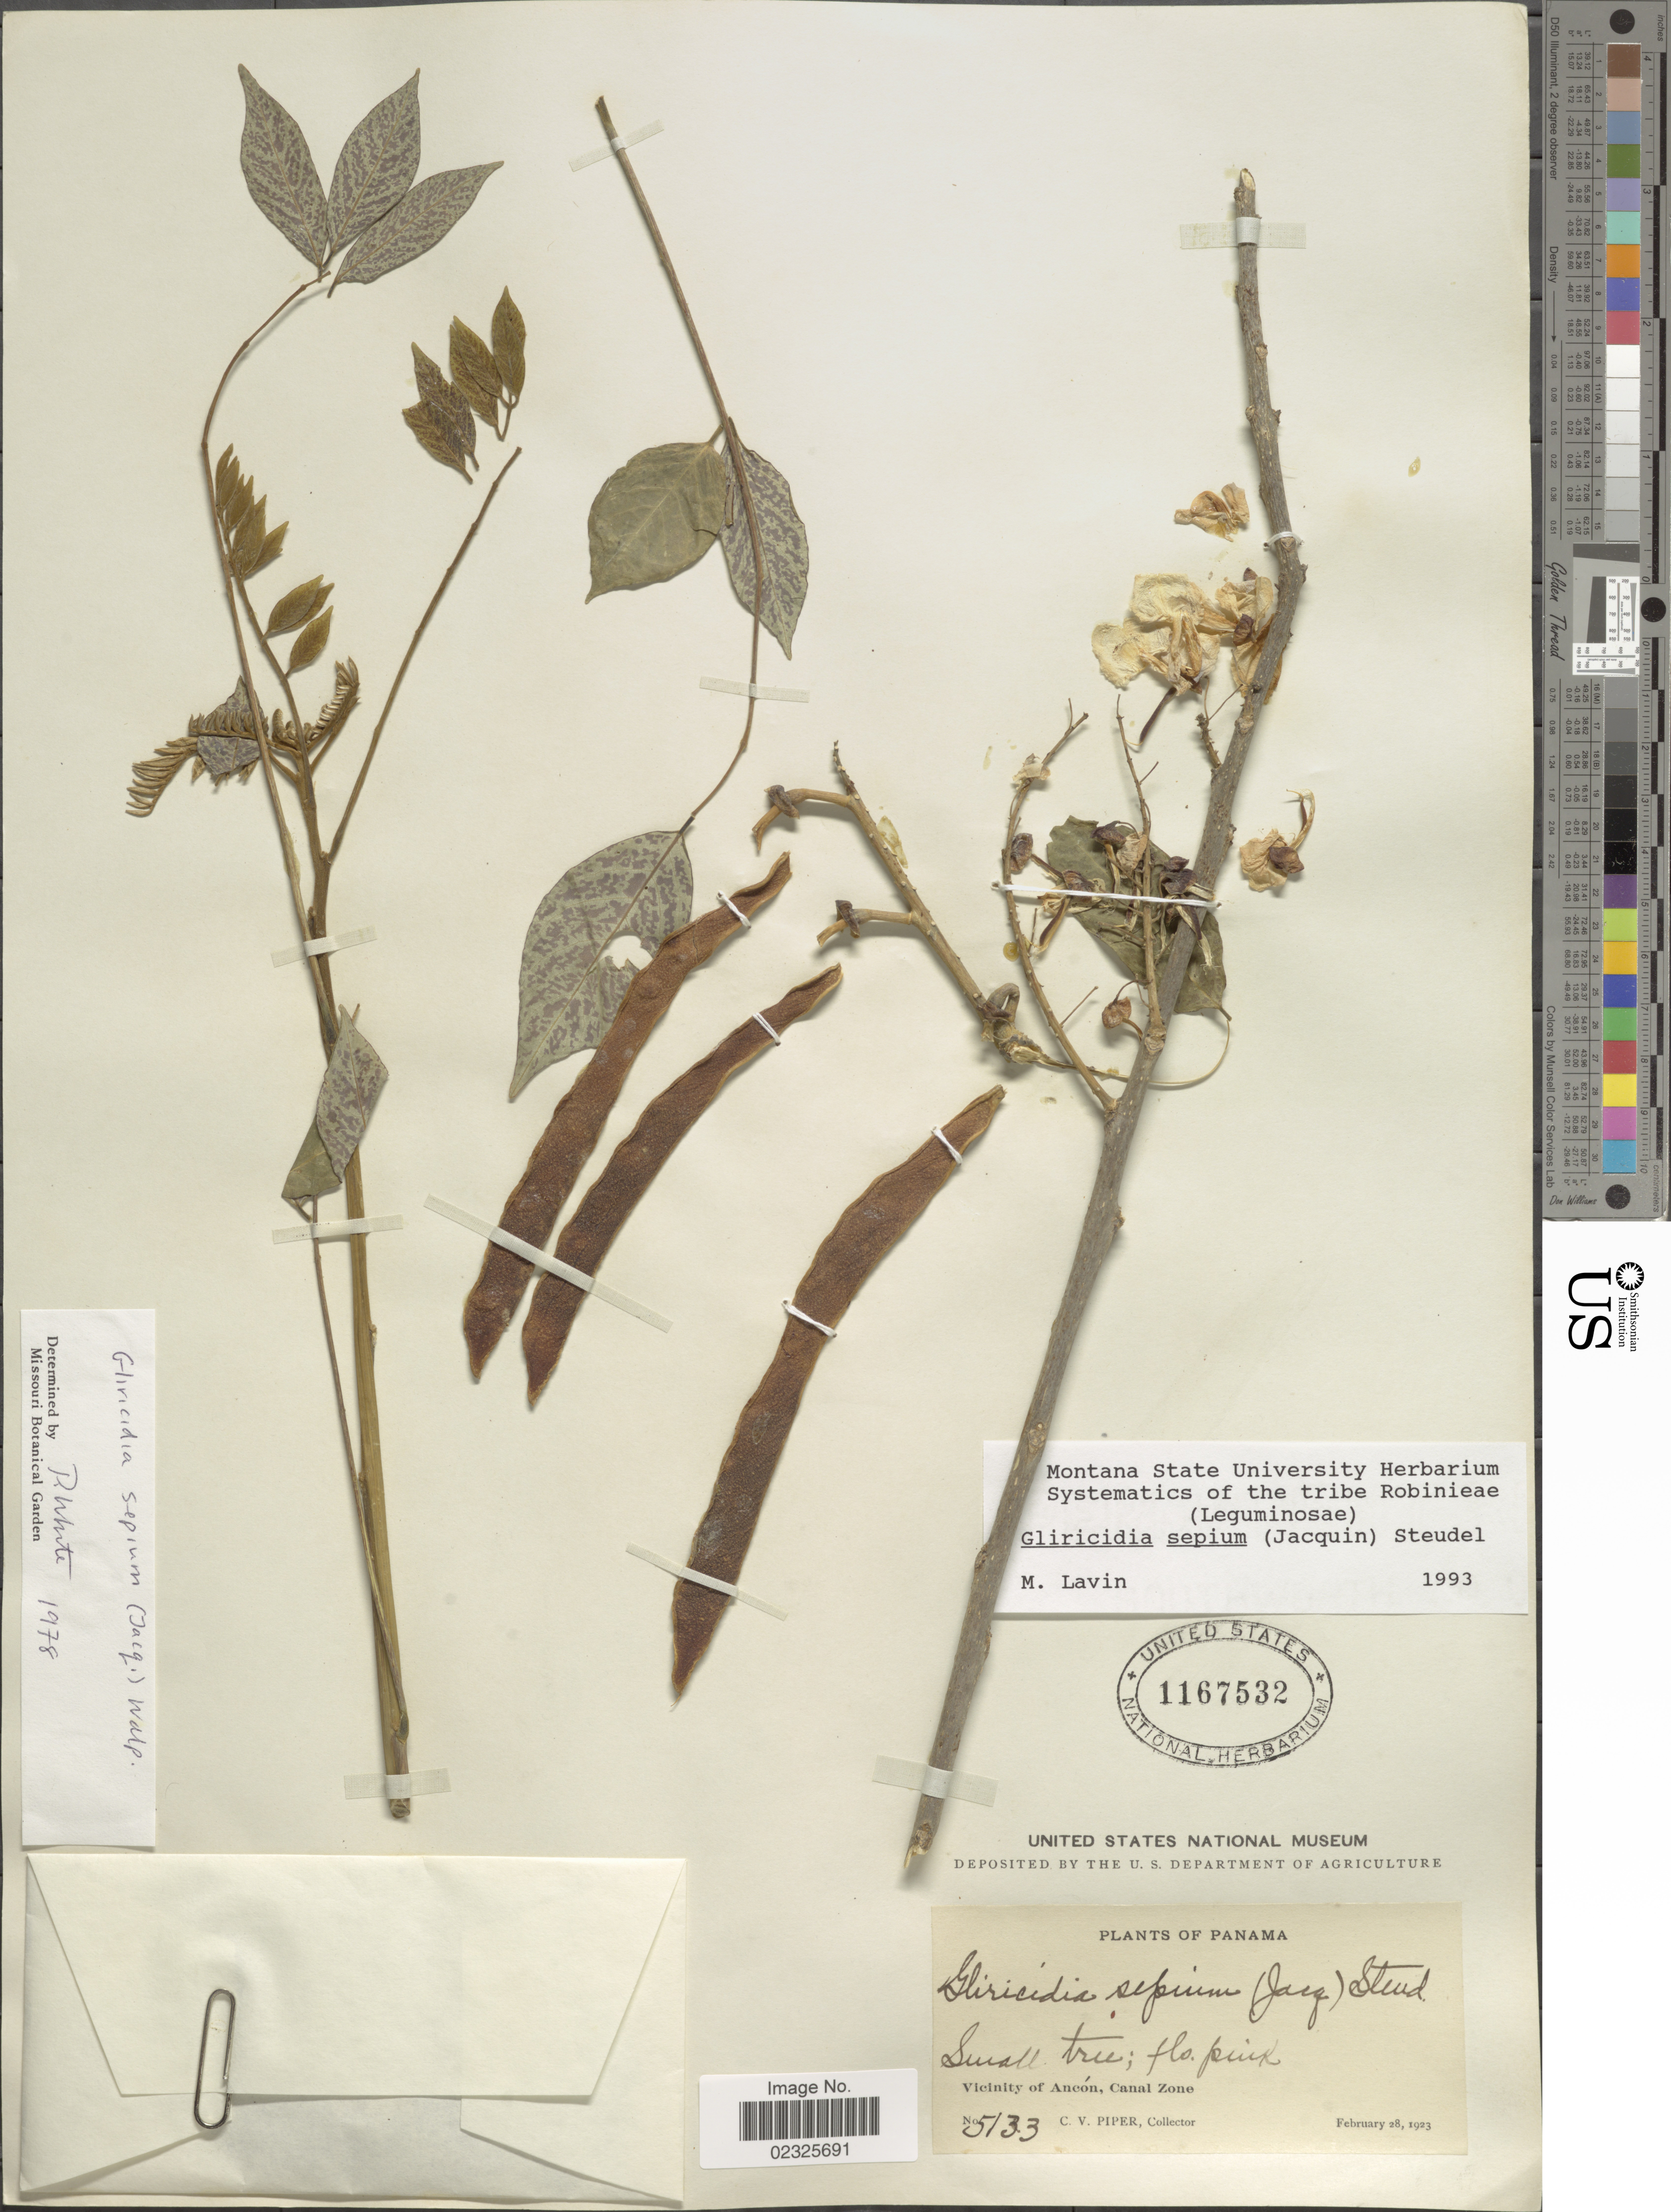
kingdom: Plantae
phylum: Tracheophyta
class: Magnoliopsida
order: Fabales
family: Fabaceae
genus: Gliricidia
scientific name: Gliricidia sepium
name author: (Jacq.) Kunth ex Walp.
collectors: C. V. Piper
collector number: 5133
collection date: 1923-02-28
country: Panama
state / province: Colón / Panamá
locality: Vicinity of Ancon, Canal Zone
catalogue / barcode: US 1167532